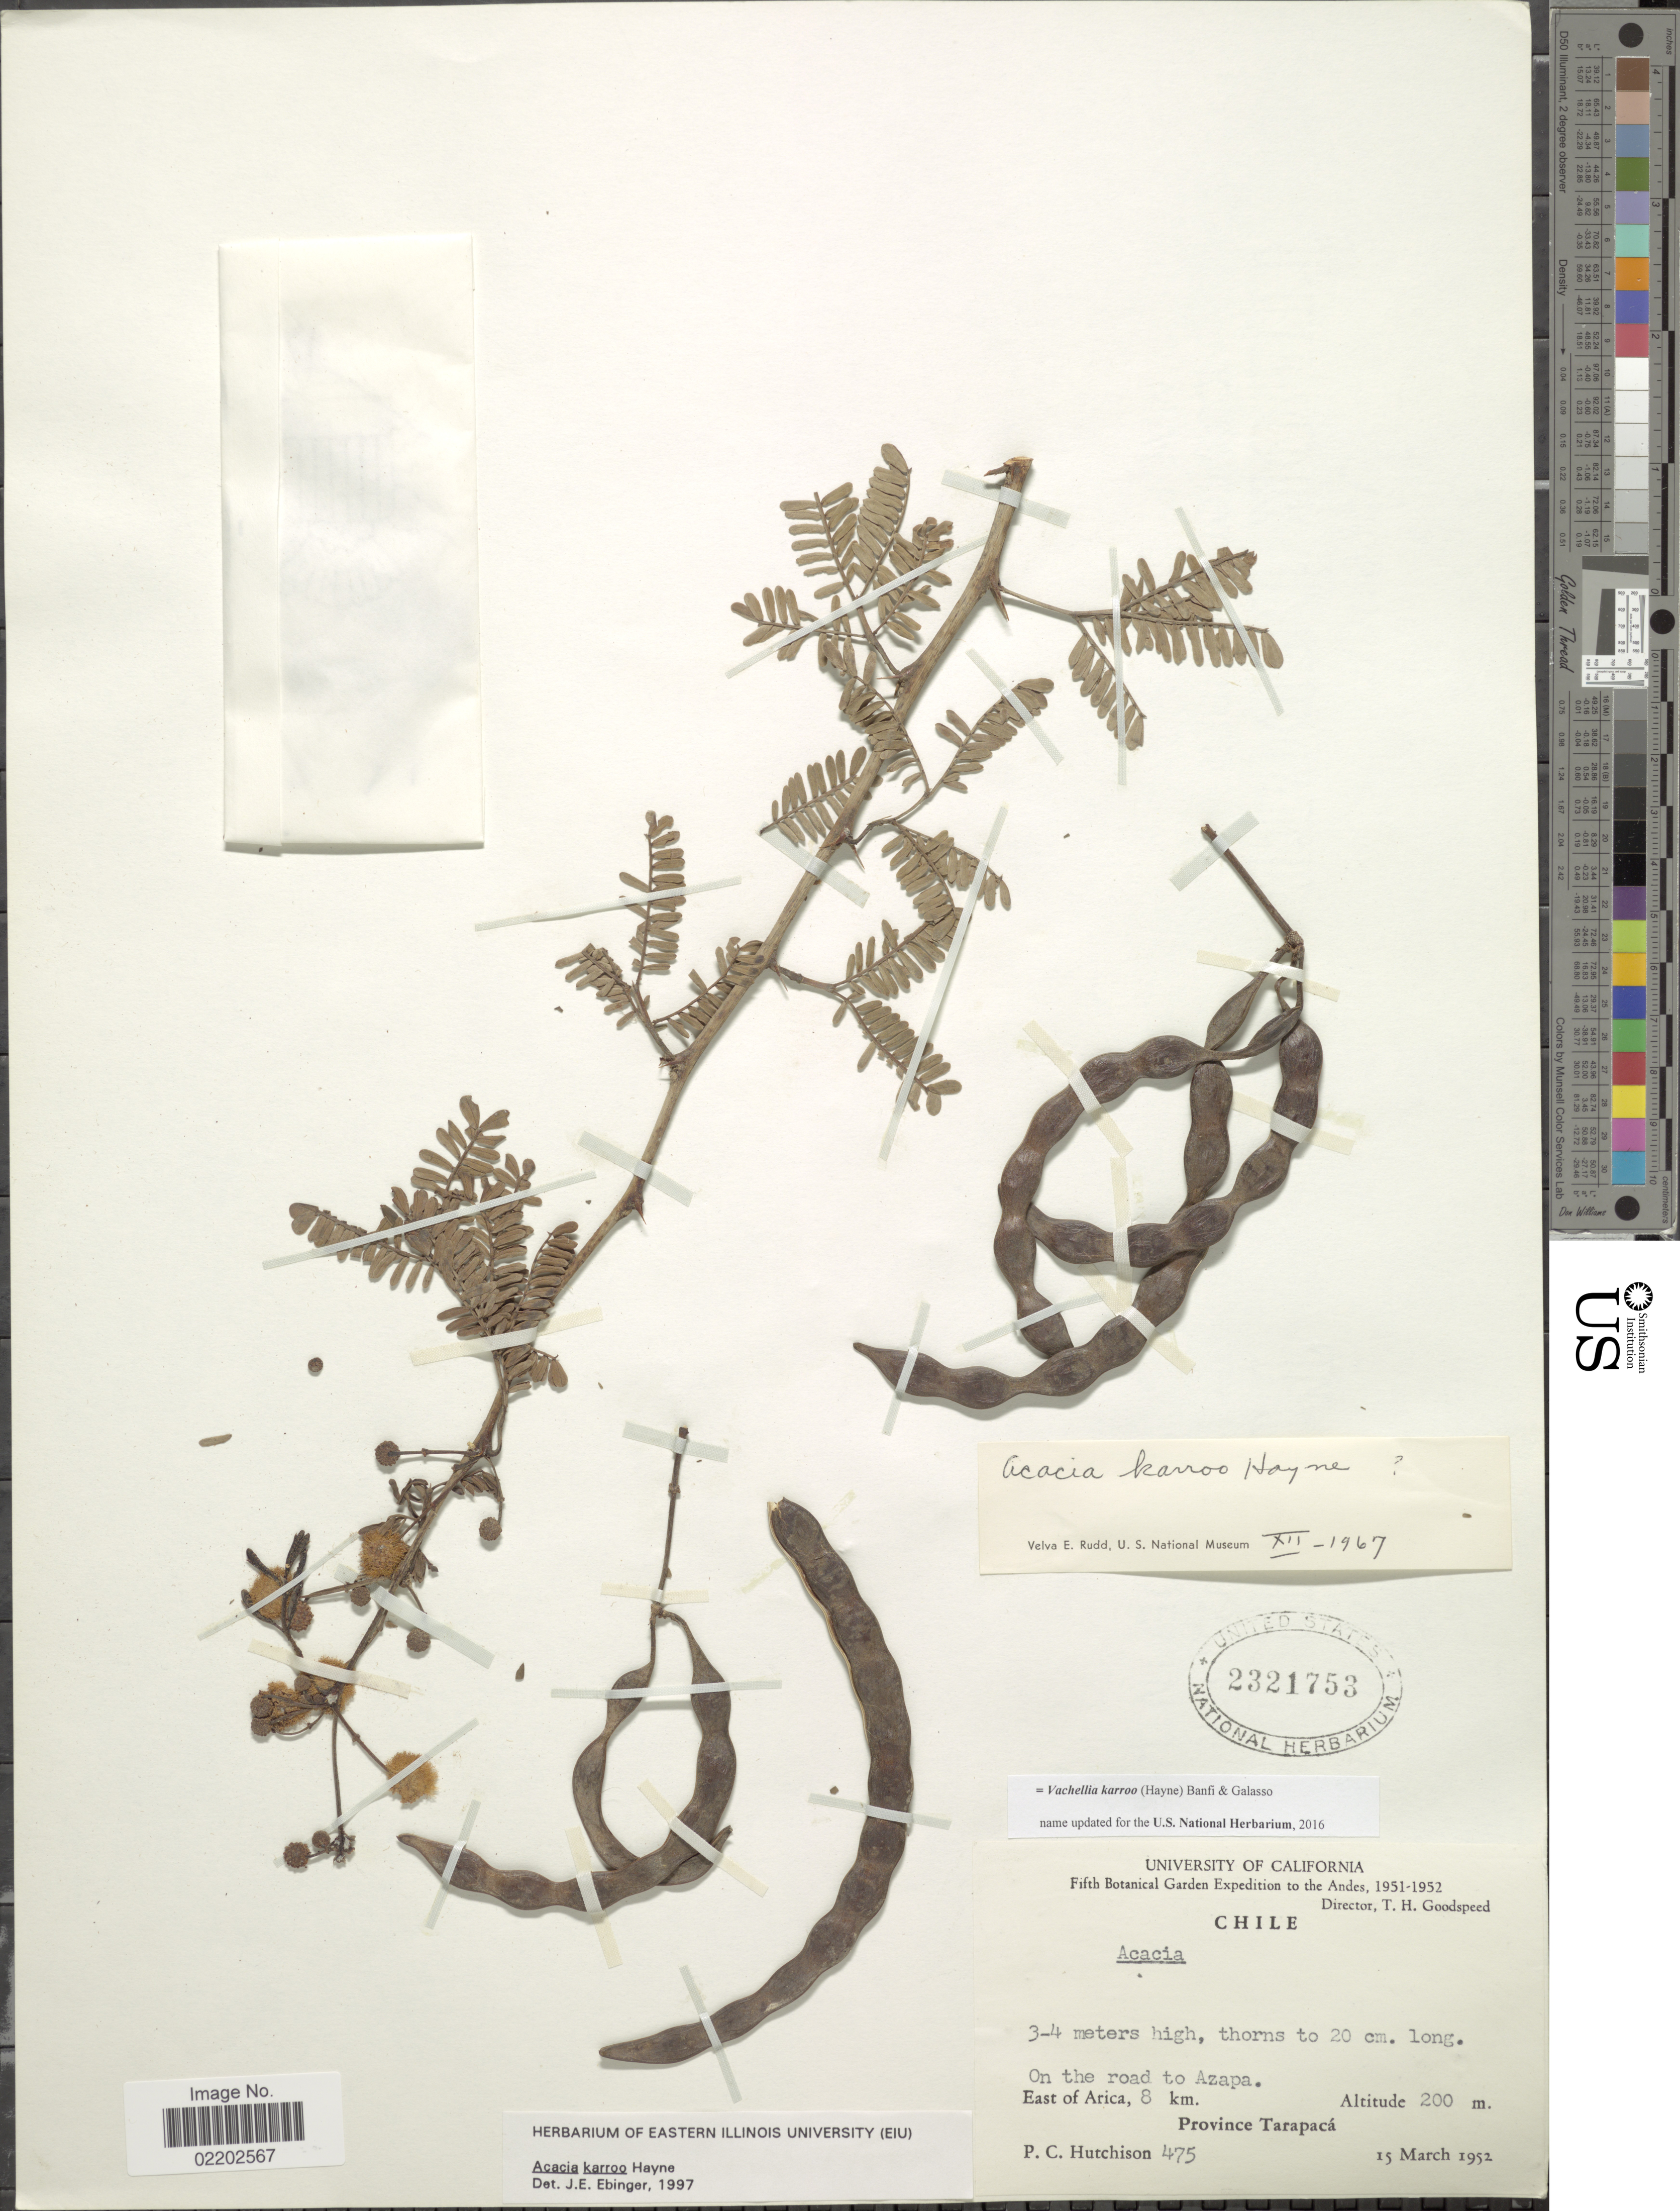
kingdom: Plantae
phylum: Tracheophyta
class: Magnoliopsida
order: Fabales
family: Fabaceae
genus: Vachellia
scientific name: Vachellia karroo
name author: (Hayne) Banfi & Galasso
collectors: P. C. Hutchison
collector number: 475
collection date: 1952-03-15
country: Chile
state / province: Tarapacá (I)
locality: Ont he road to Azapa, east of Africa, 8 km.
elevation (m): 200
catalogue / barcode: US 2321753